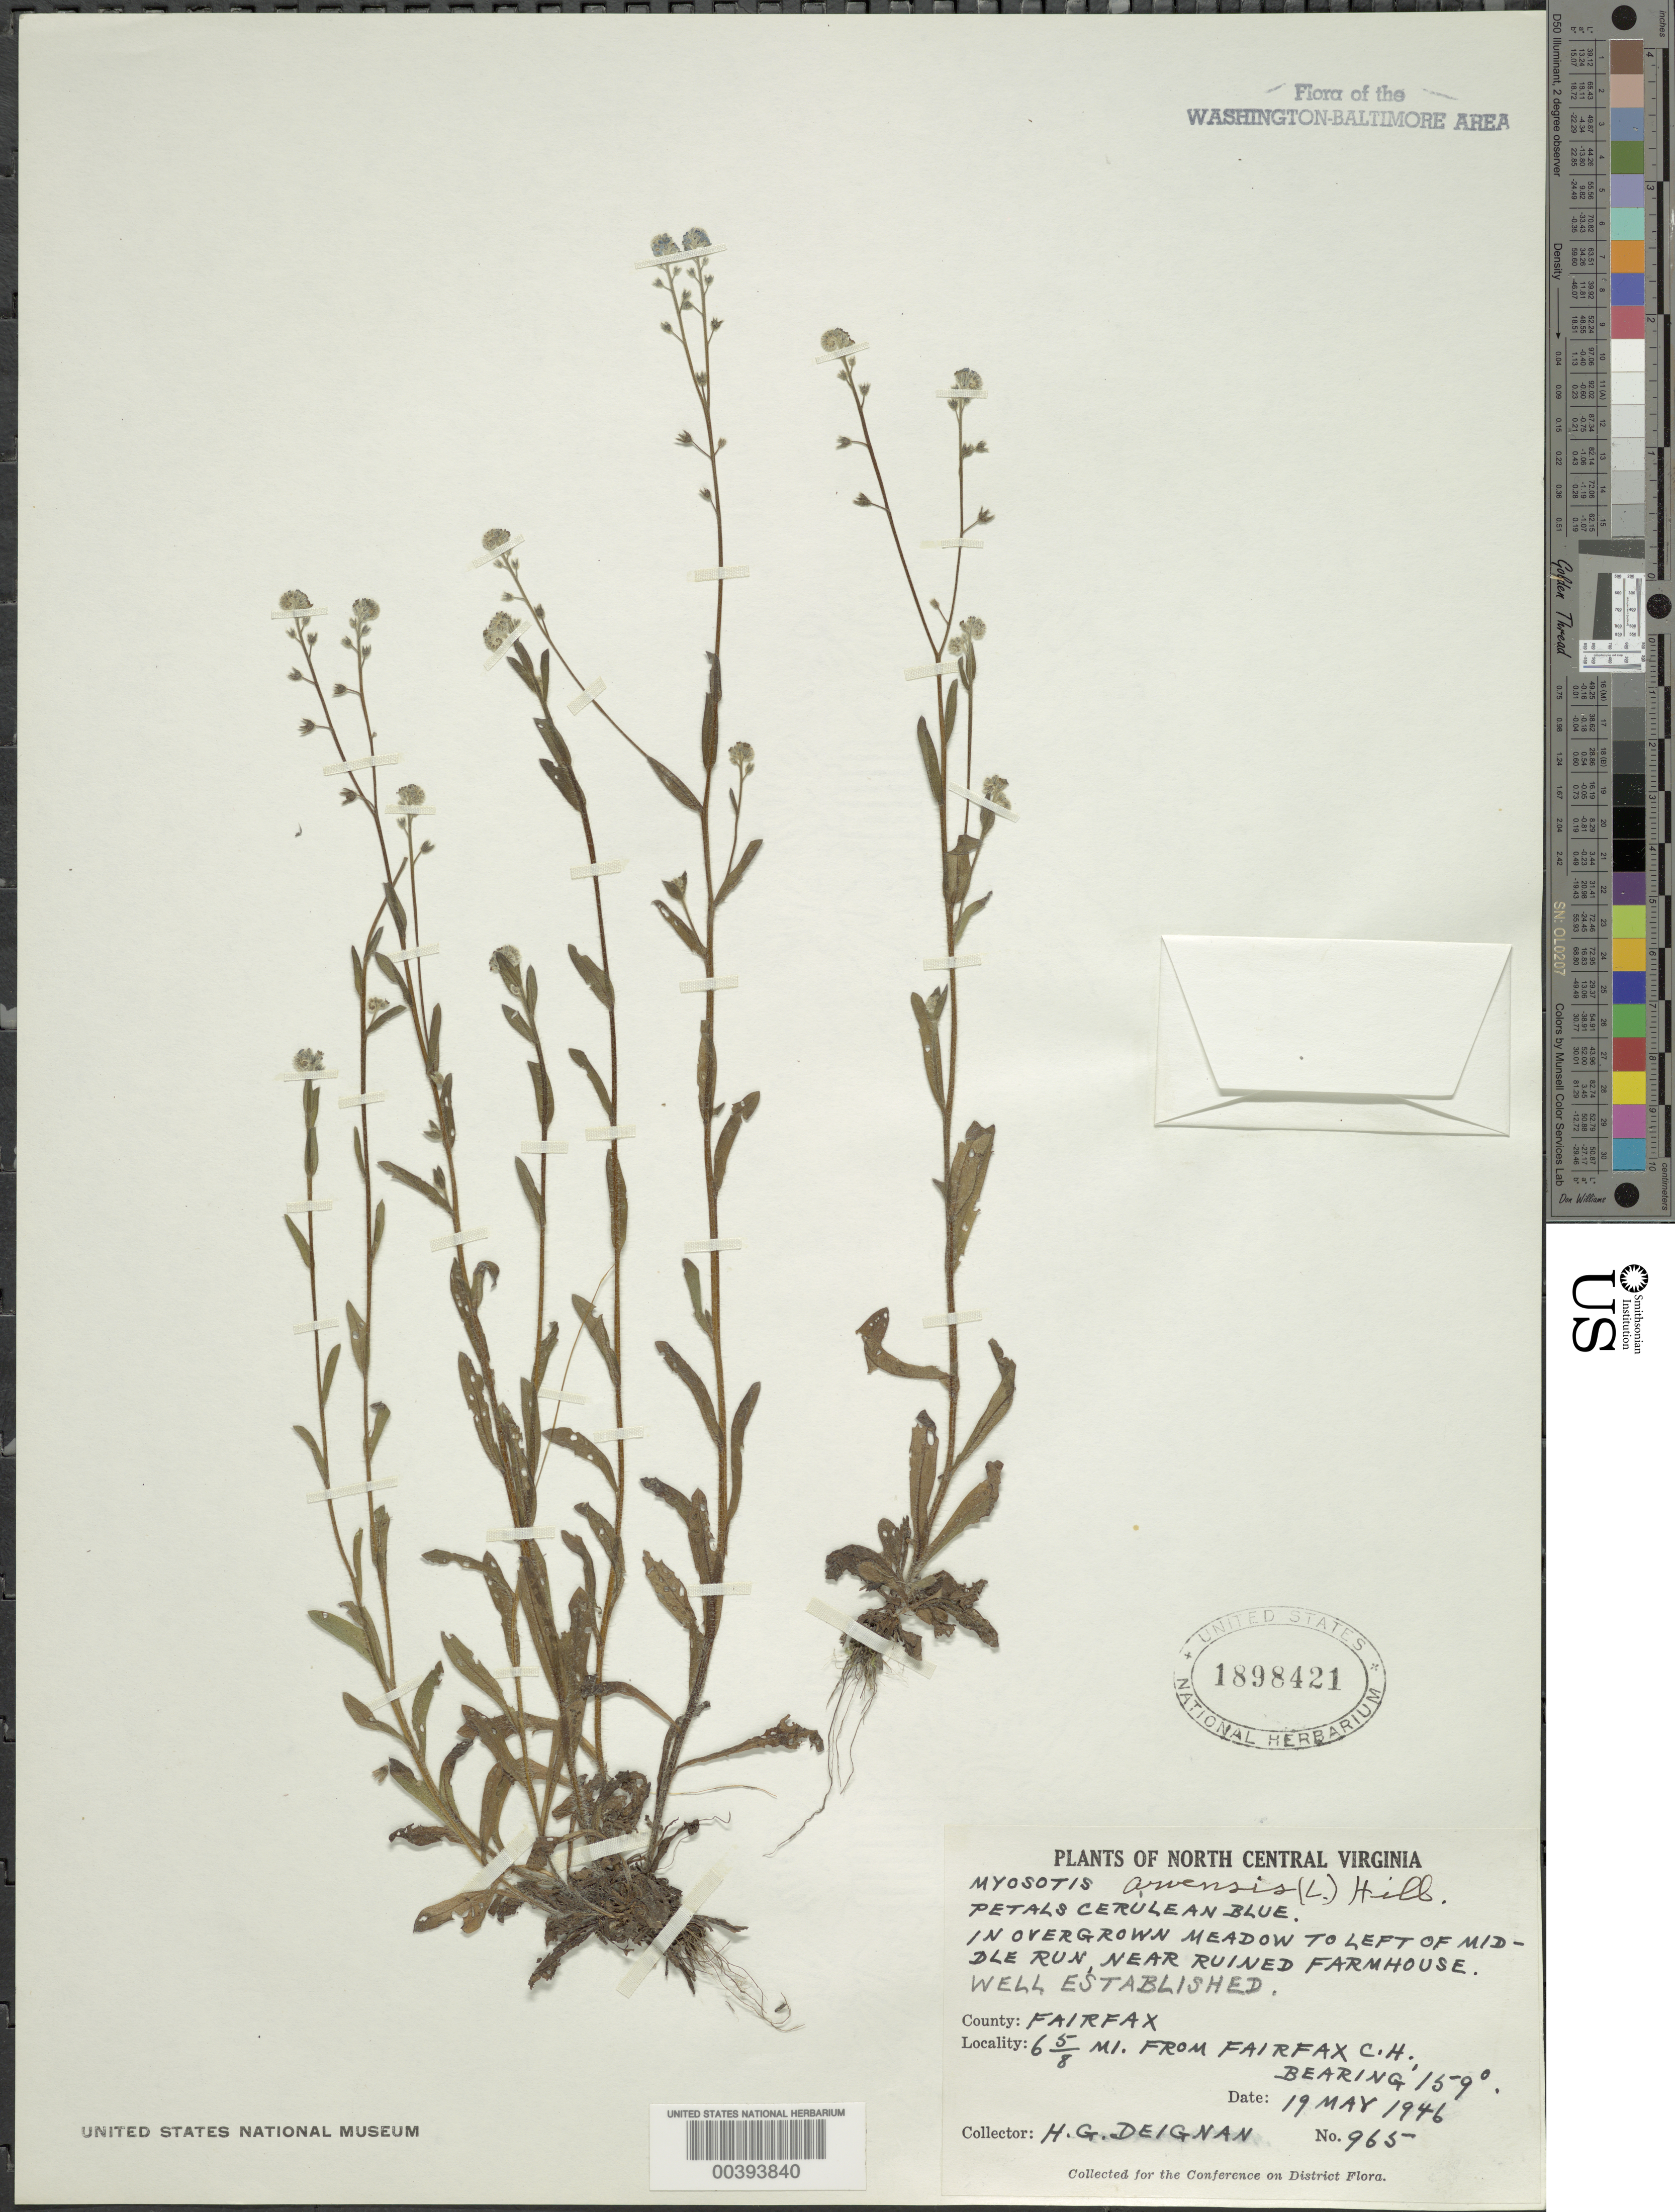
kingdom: Plantae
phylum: Tracheophyta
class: Magnoliopsida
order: Boraginales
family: Boraginaceae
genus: Myosotis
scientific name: Myosotis arvensis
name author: (L.) Hill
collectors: H. Deignan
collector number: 965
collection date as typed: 19 May 1946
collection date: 1946-05-19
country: United States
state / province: Virginia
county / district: Fairfax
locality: Near Middle Run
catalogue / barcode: US 1898421